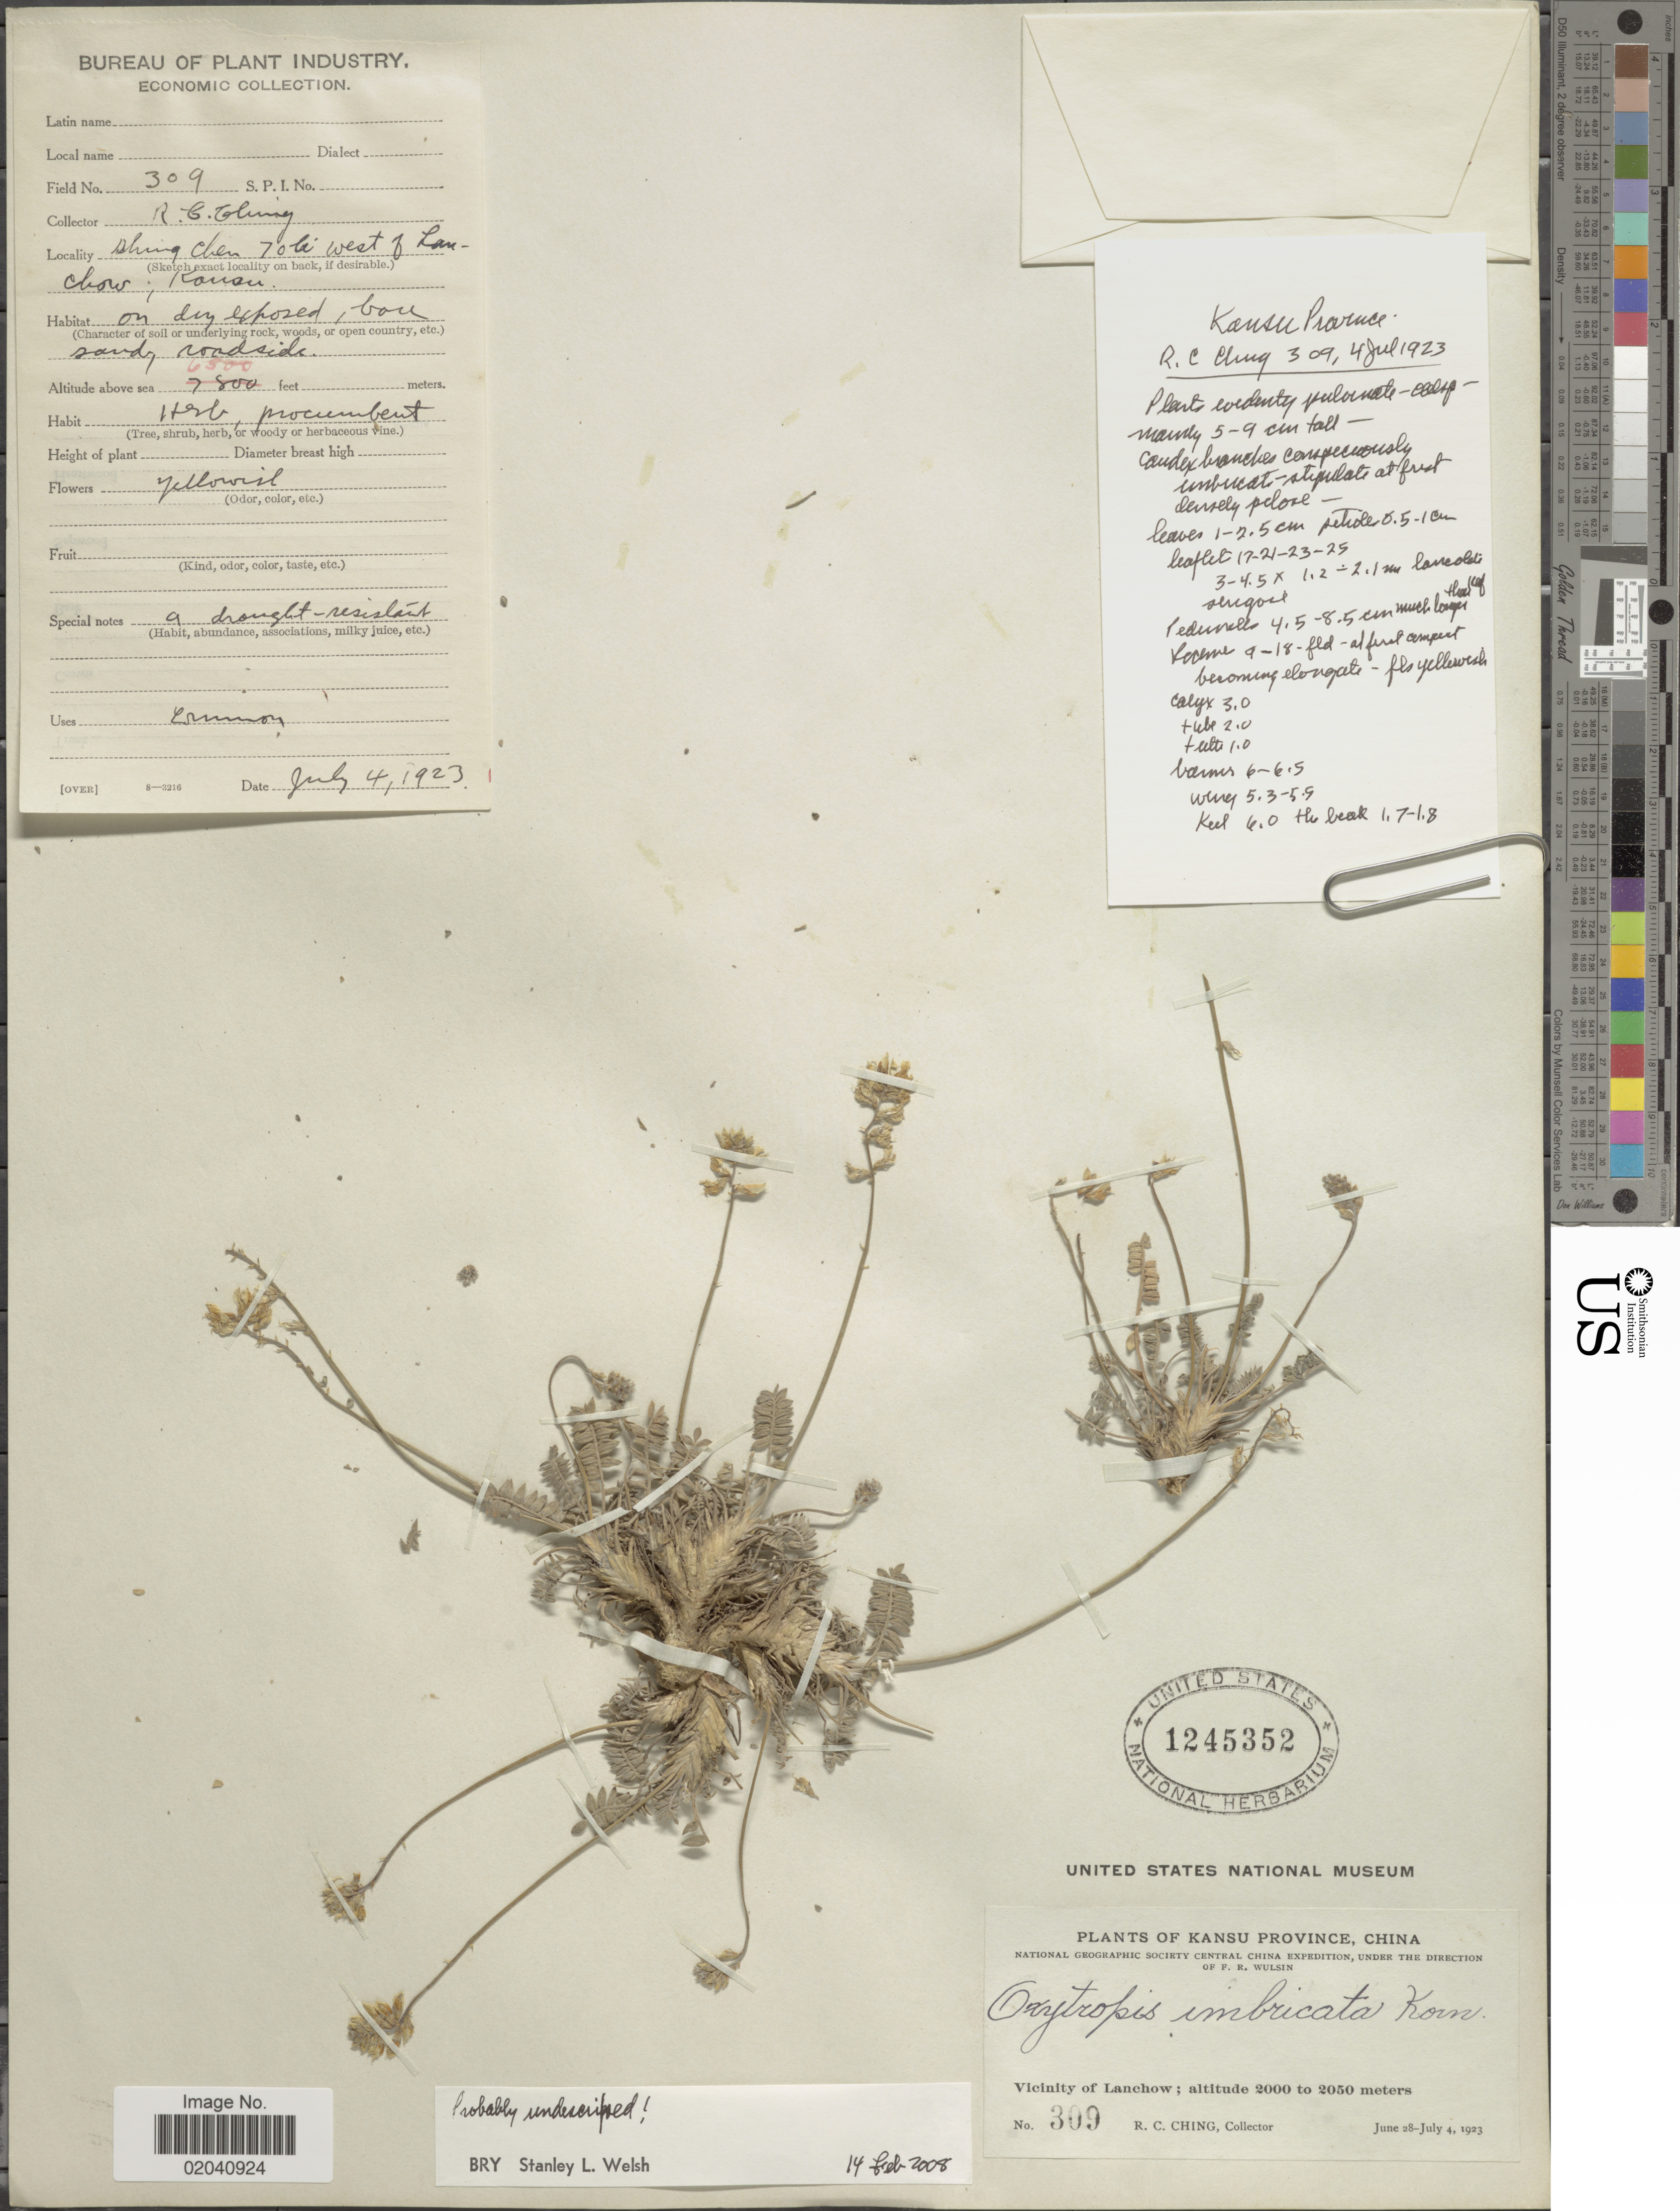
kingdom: Plantae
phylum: Tracheophyta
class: Magnoliopsida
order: Fabales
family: Fabaceae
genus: Oxytropis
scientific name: Oxytropis imbricata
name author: Kom.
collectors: R. C. Ching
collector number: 309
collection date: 1923-06-28/1923-07-04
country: China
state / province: Gansu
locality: Kansu Province, vicinity of Lanchow, Shing Chen, 70 km west of Lam Chow, Kansu, on dry exposed, sandy roadside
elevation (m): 1981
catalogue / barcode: US 1245352